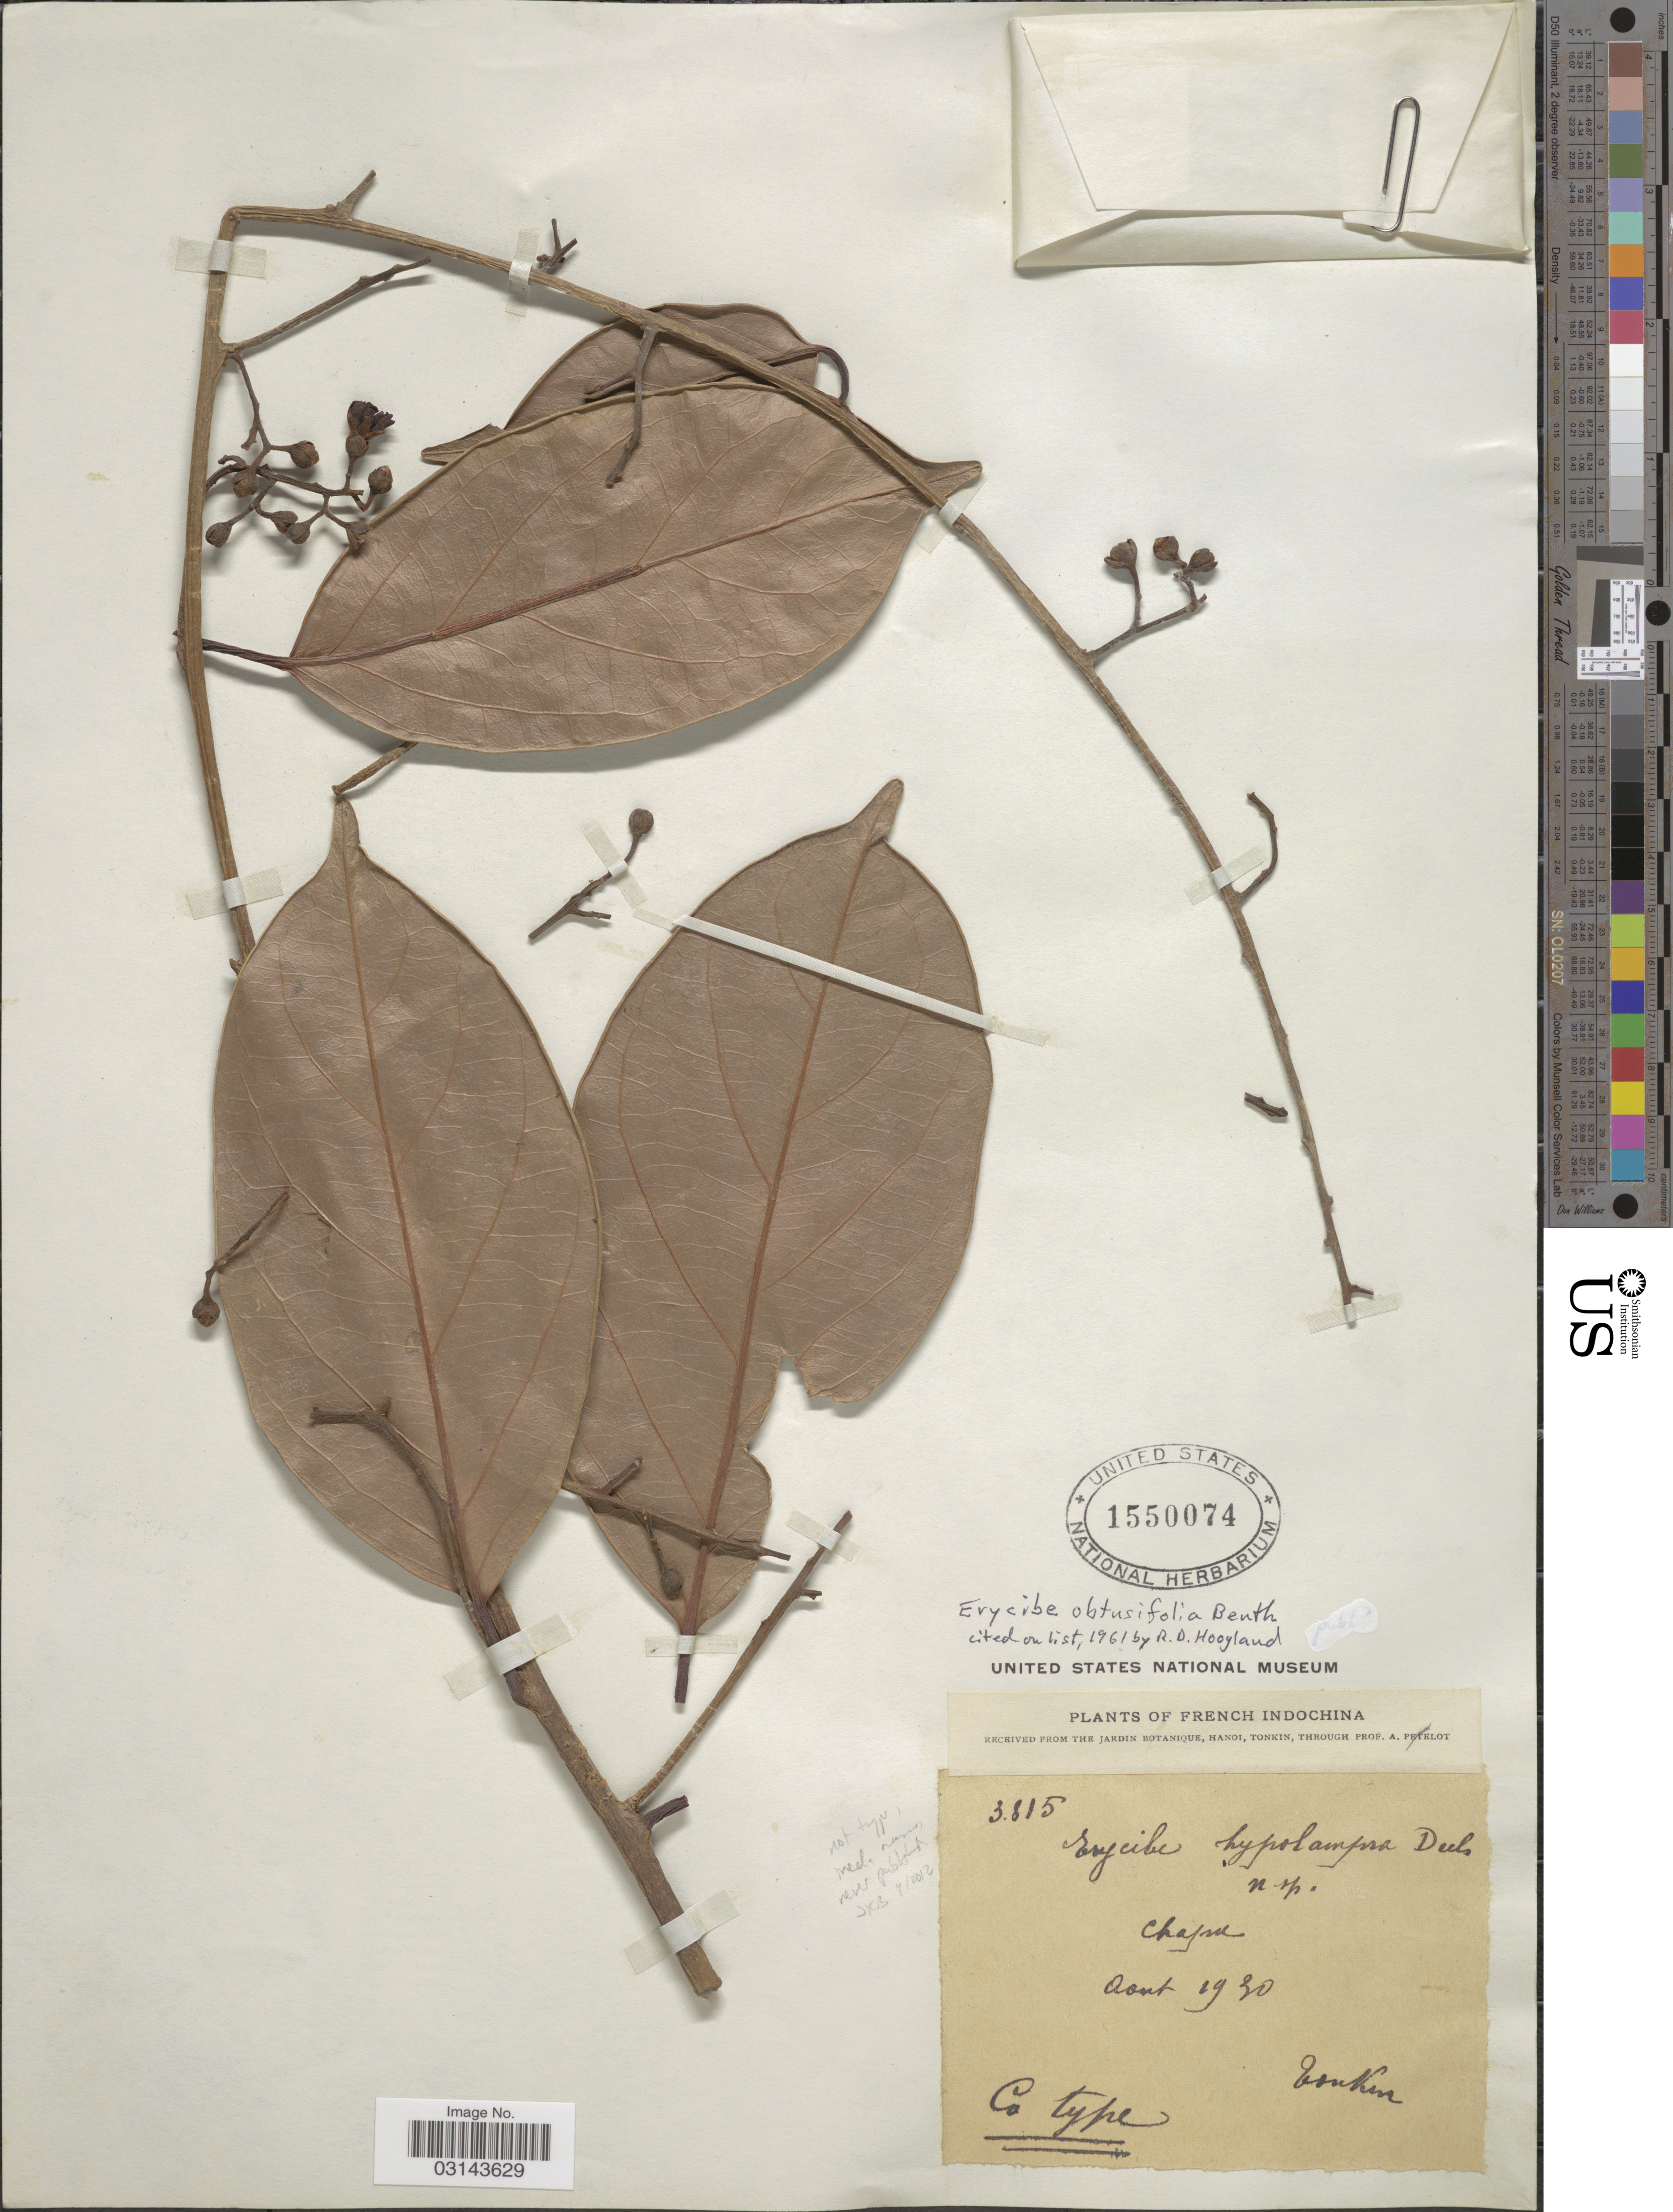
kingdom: Plantae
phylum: Tracheophyta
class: Magnoliopsida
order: Solanales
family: Convolvulaceae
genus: Erycibe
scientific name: Erycibe obtusifolia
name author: Benth.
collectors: P. A. Pételot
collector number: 3815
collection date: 1930-08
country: Vietnam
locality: French Indochina. Chapa.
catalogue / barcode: US 1550074